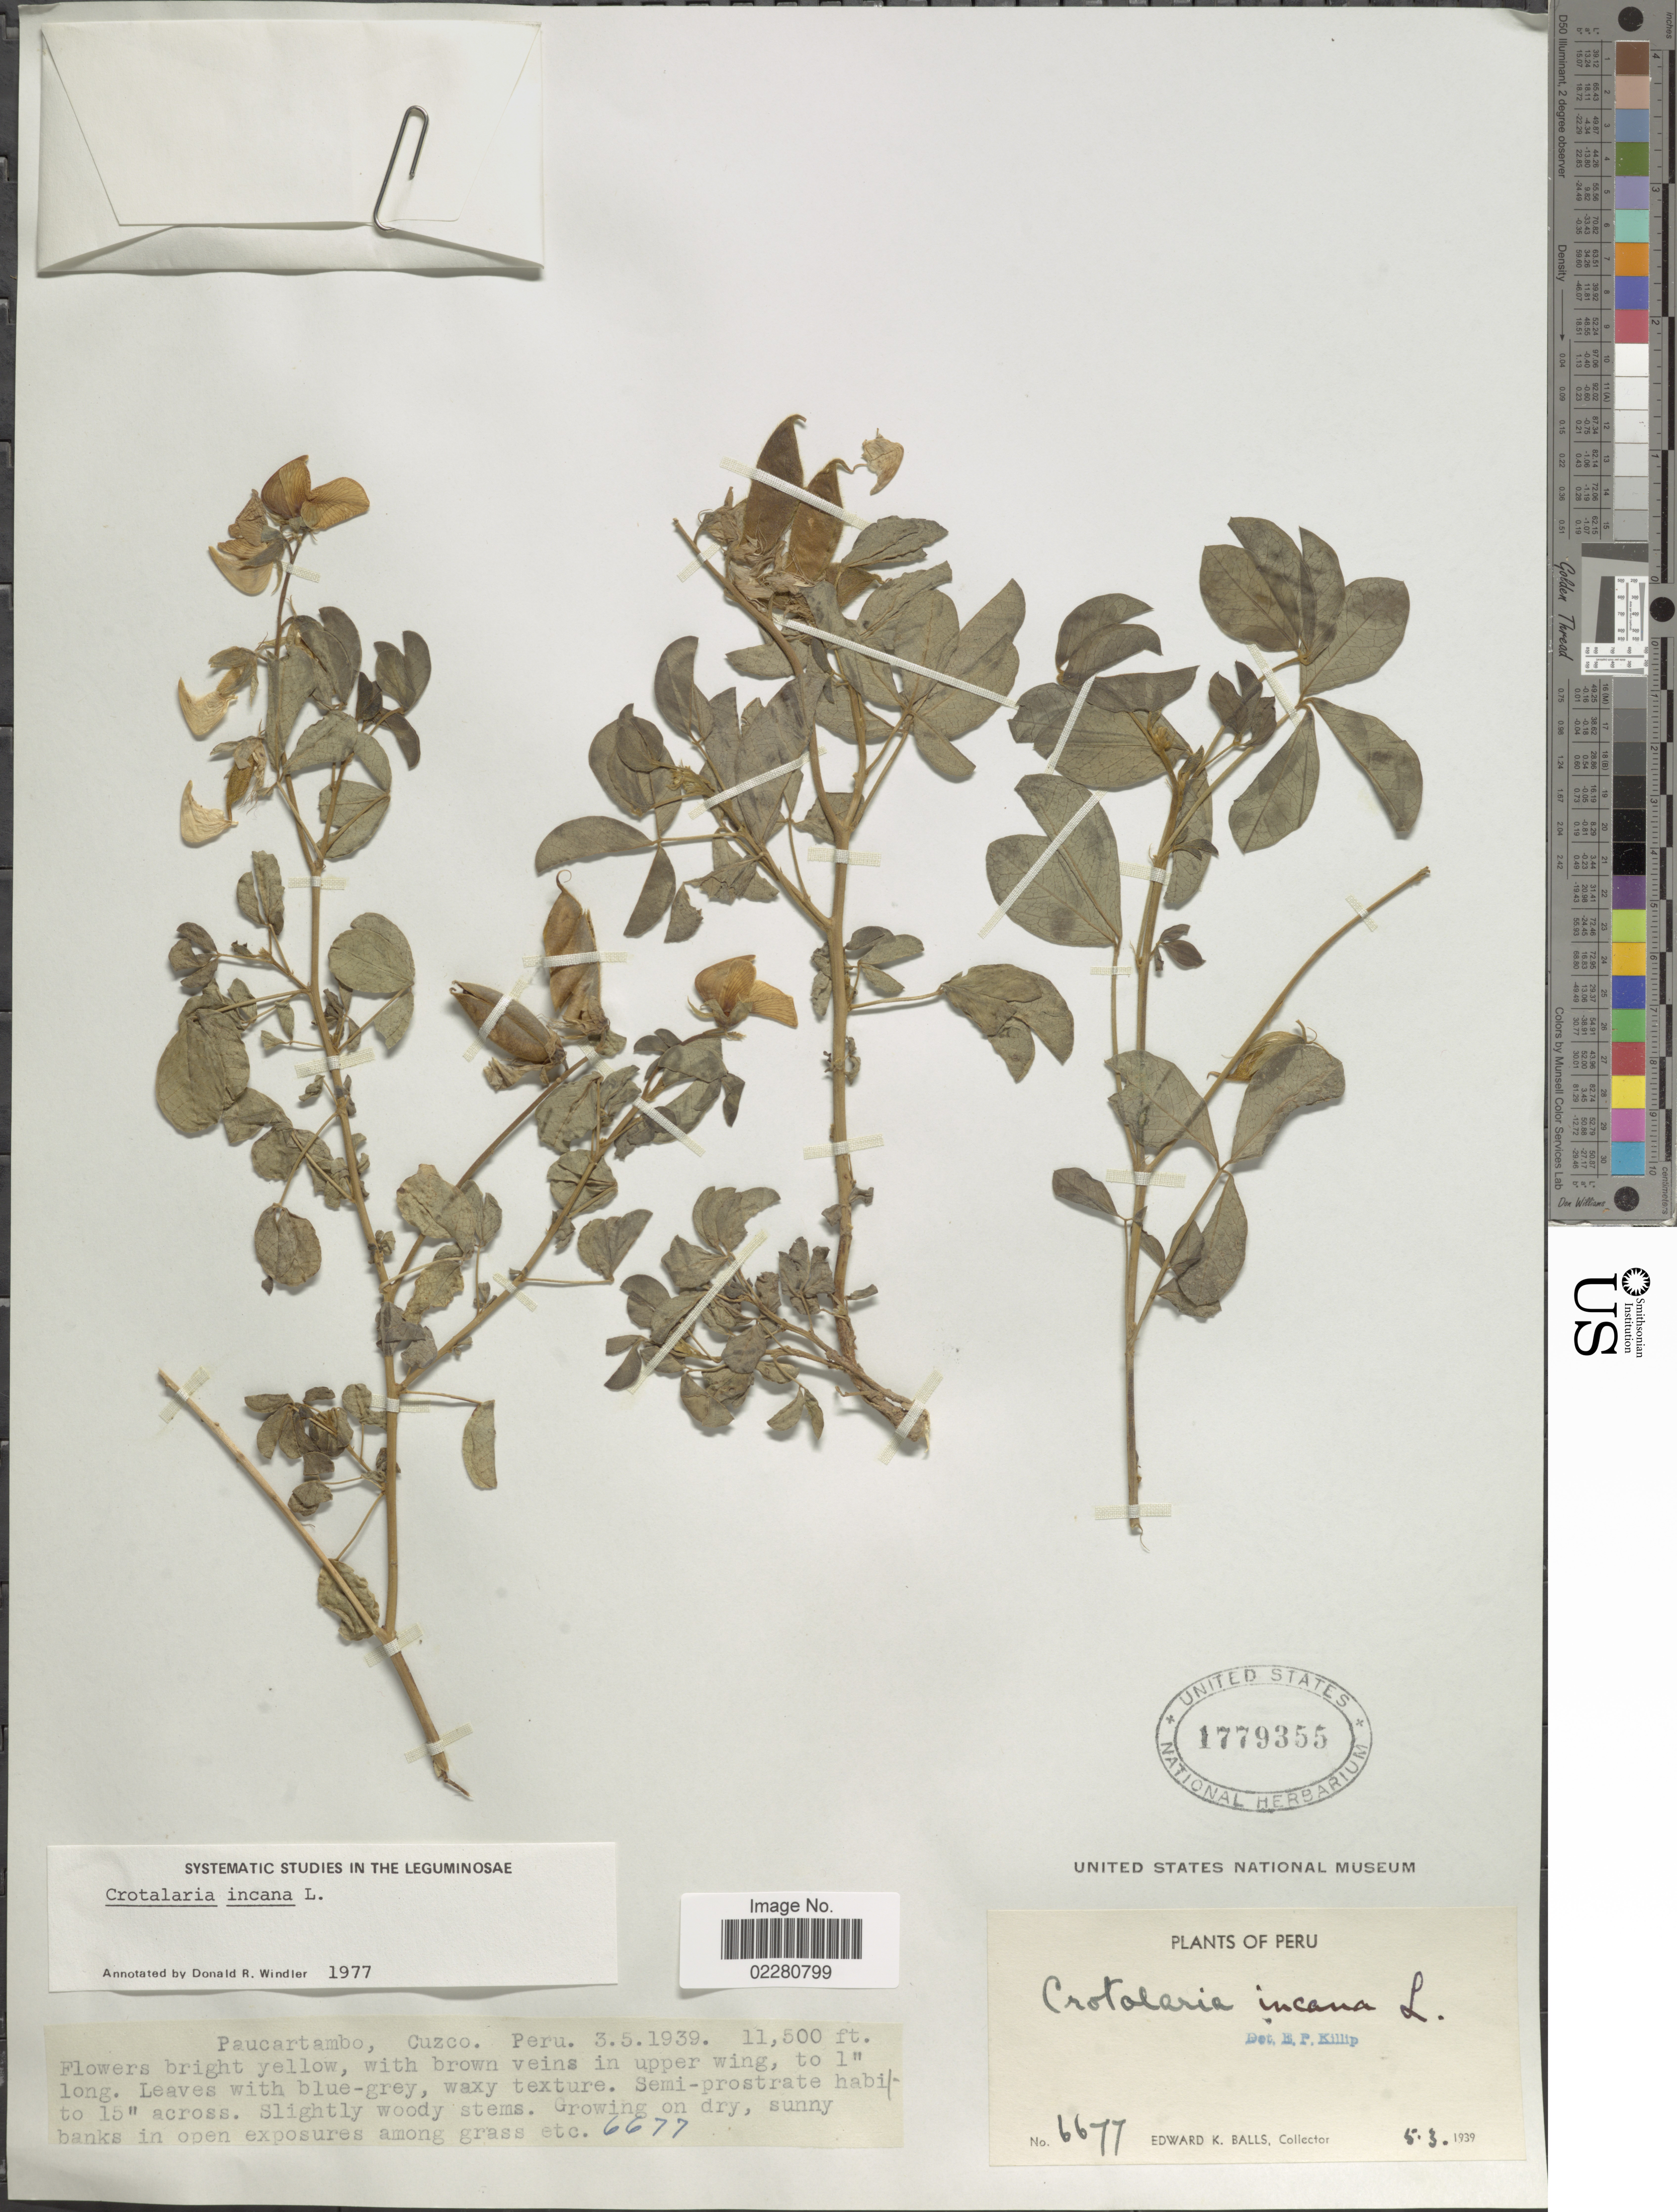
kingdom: Plantae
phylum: Tracheophyta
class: Magnoliopsida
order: Fabales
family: Fabaceae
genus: Crotalaria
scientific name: Crotalaria incana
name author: L.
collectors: E. K. Balls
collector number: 6677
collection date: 1939-03-05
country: Peru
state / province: Cusco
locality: Paucartambo, Cuzco. Peru.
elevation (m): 3505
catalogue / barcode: US 1779355